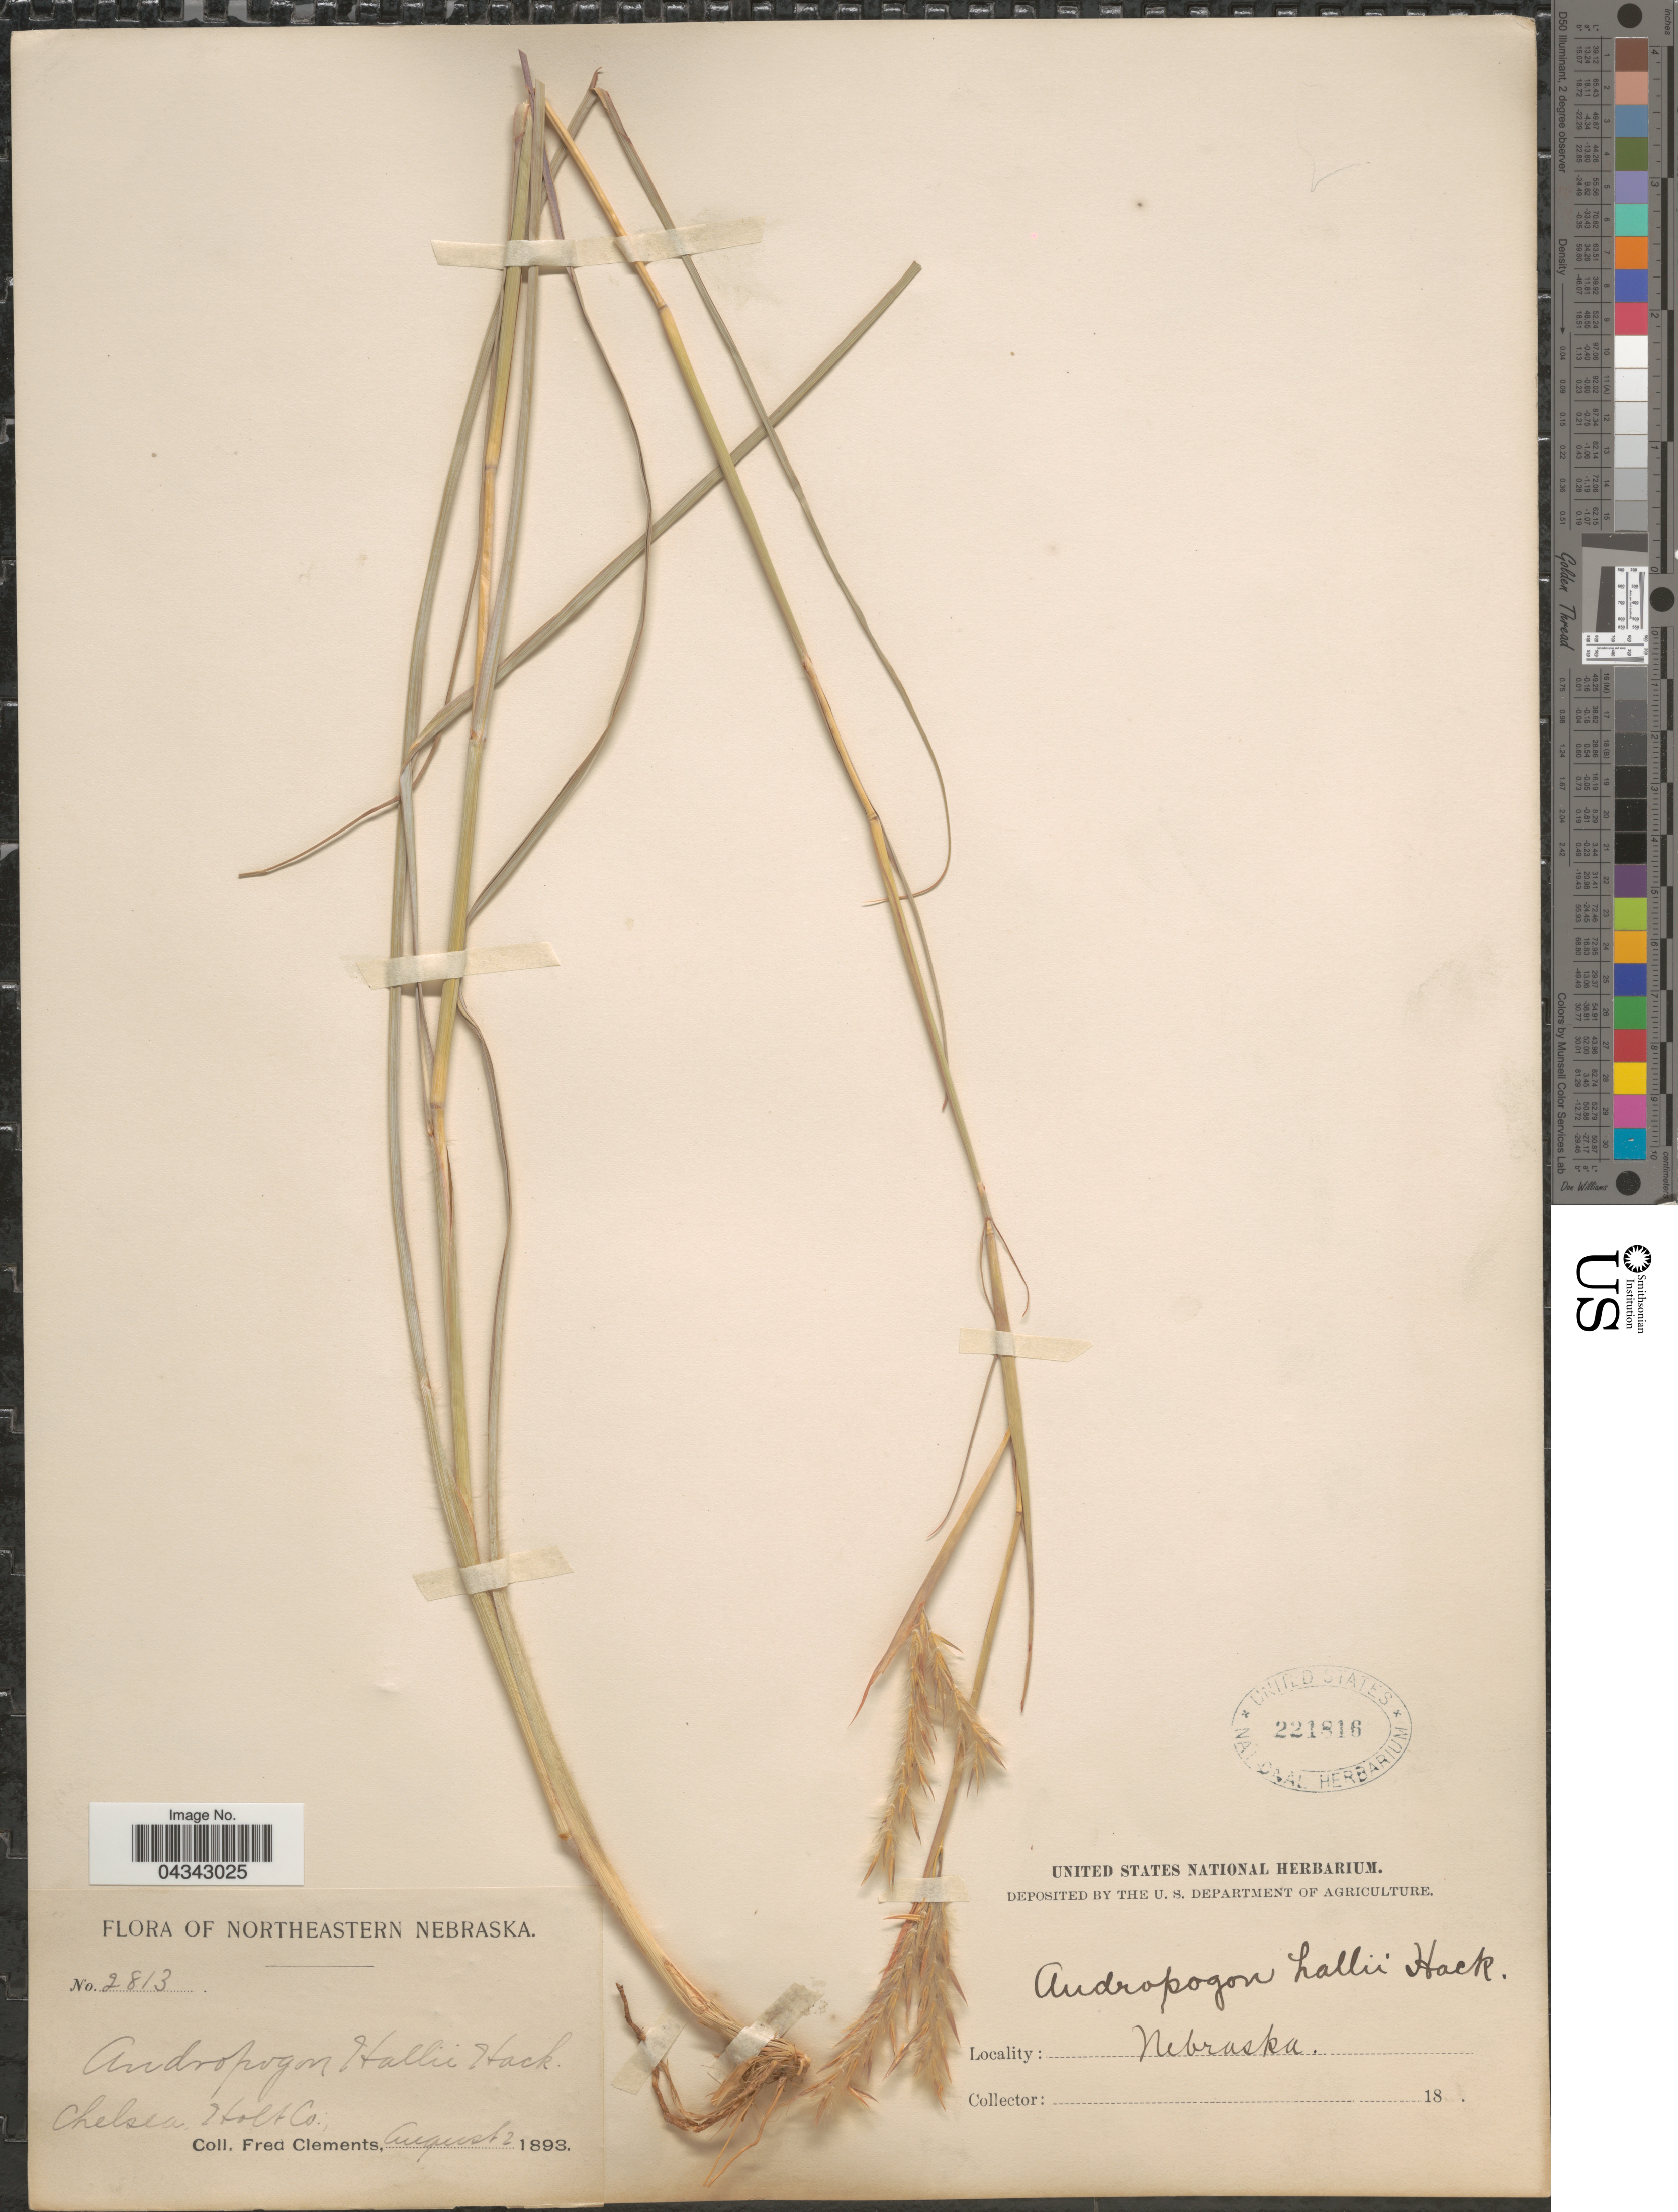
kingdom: Plantae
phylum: Tracheophyta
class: Liliopsida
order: Poales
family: Poaceae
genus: Andropogon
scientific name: Andropogon gerardii subsp. hallii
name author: (Hack.) Wipff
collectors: F. E. Clements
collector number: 2813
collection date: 1893-08-02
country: United States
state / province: Nebraska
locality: Northeastern Nebraska. Chelsea Holt Co.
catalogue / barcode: US 221816